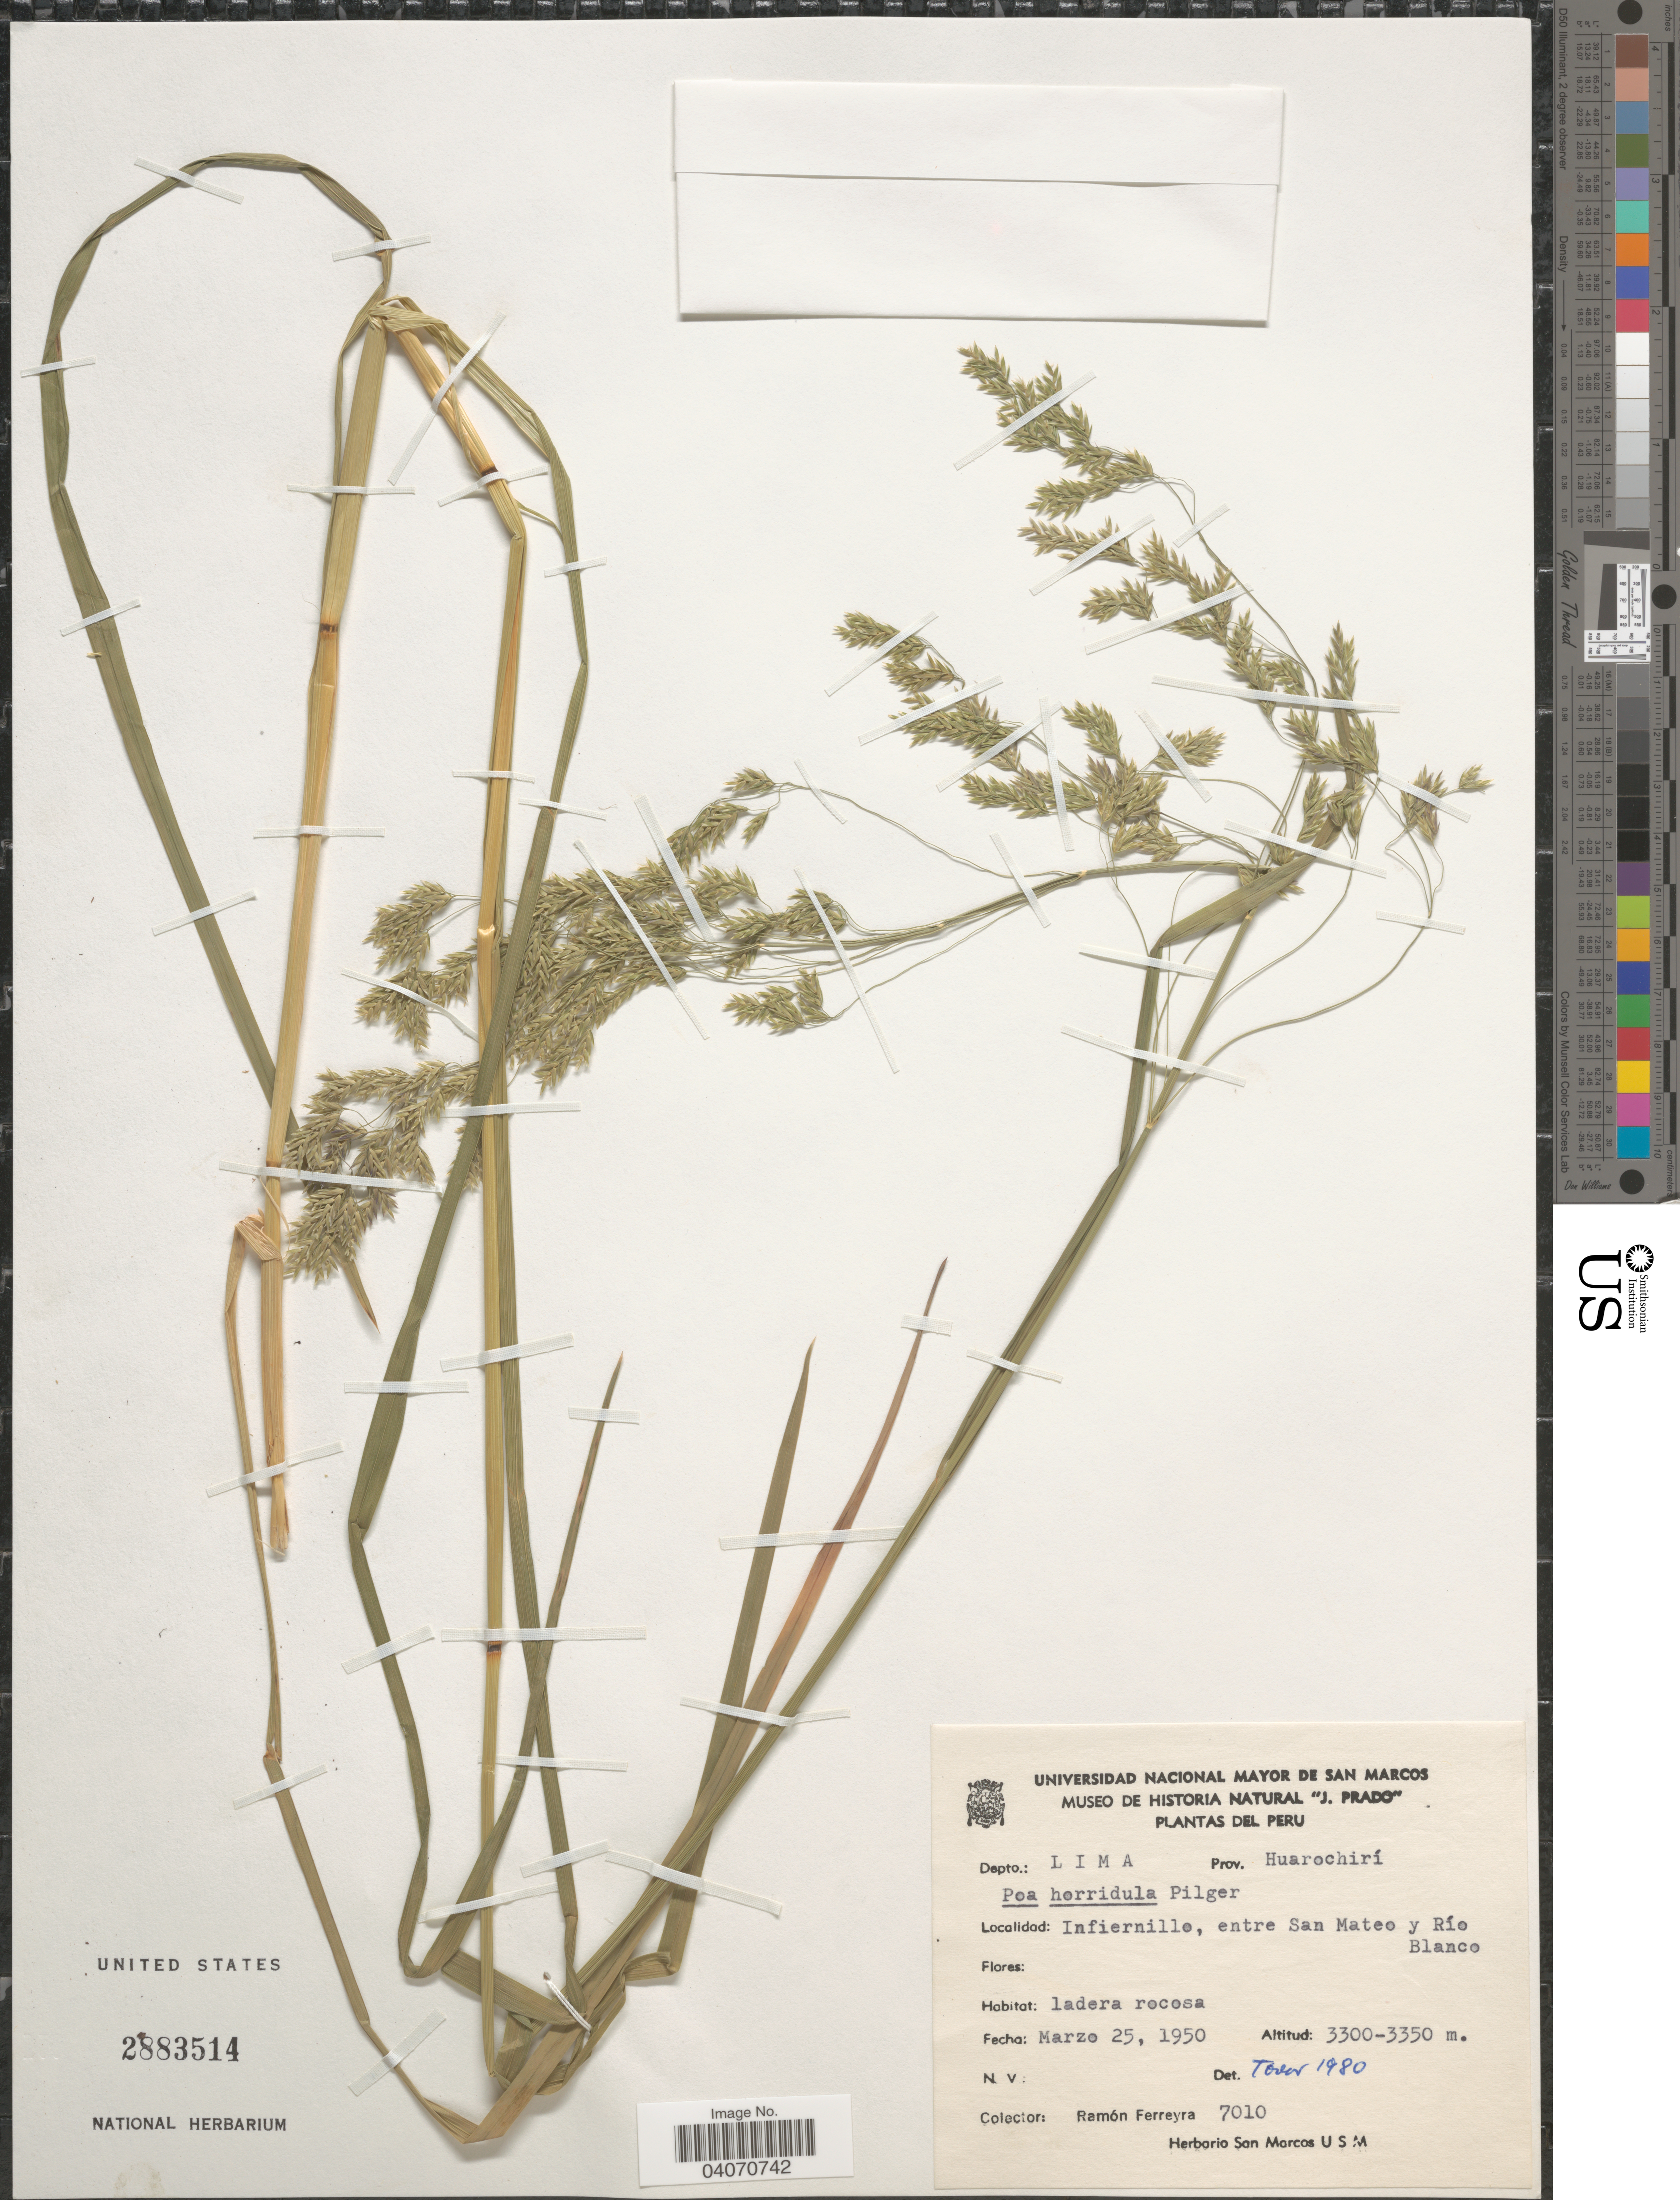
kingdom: Plantae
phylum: Tracheophyta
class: Liliopsida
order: Poales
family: Poaceae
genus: Poa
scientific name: Poa horridula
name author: Pilg.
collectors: R. A. Ferreyra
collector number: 7010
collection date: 1950-03-25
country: Peru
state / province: Lima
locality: Depto.: Lima. Prov. Huarochirí. Infiernillo, entre San Mateo y Río Blanco.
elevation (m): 3300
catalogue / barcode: US 2883514